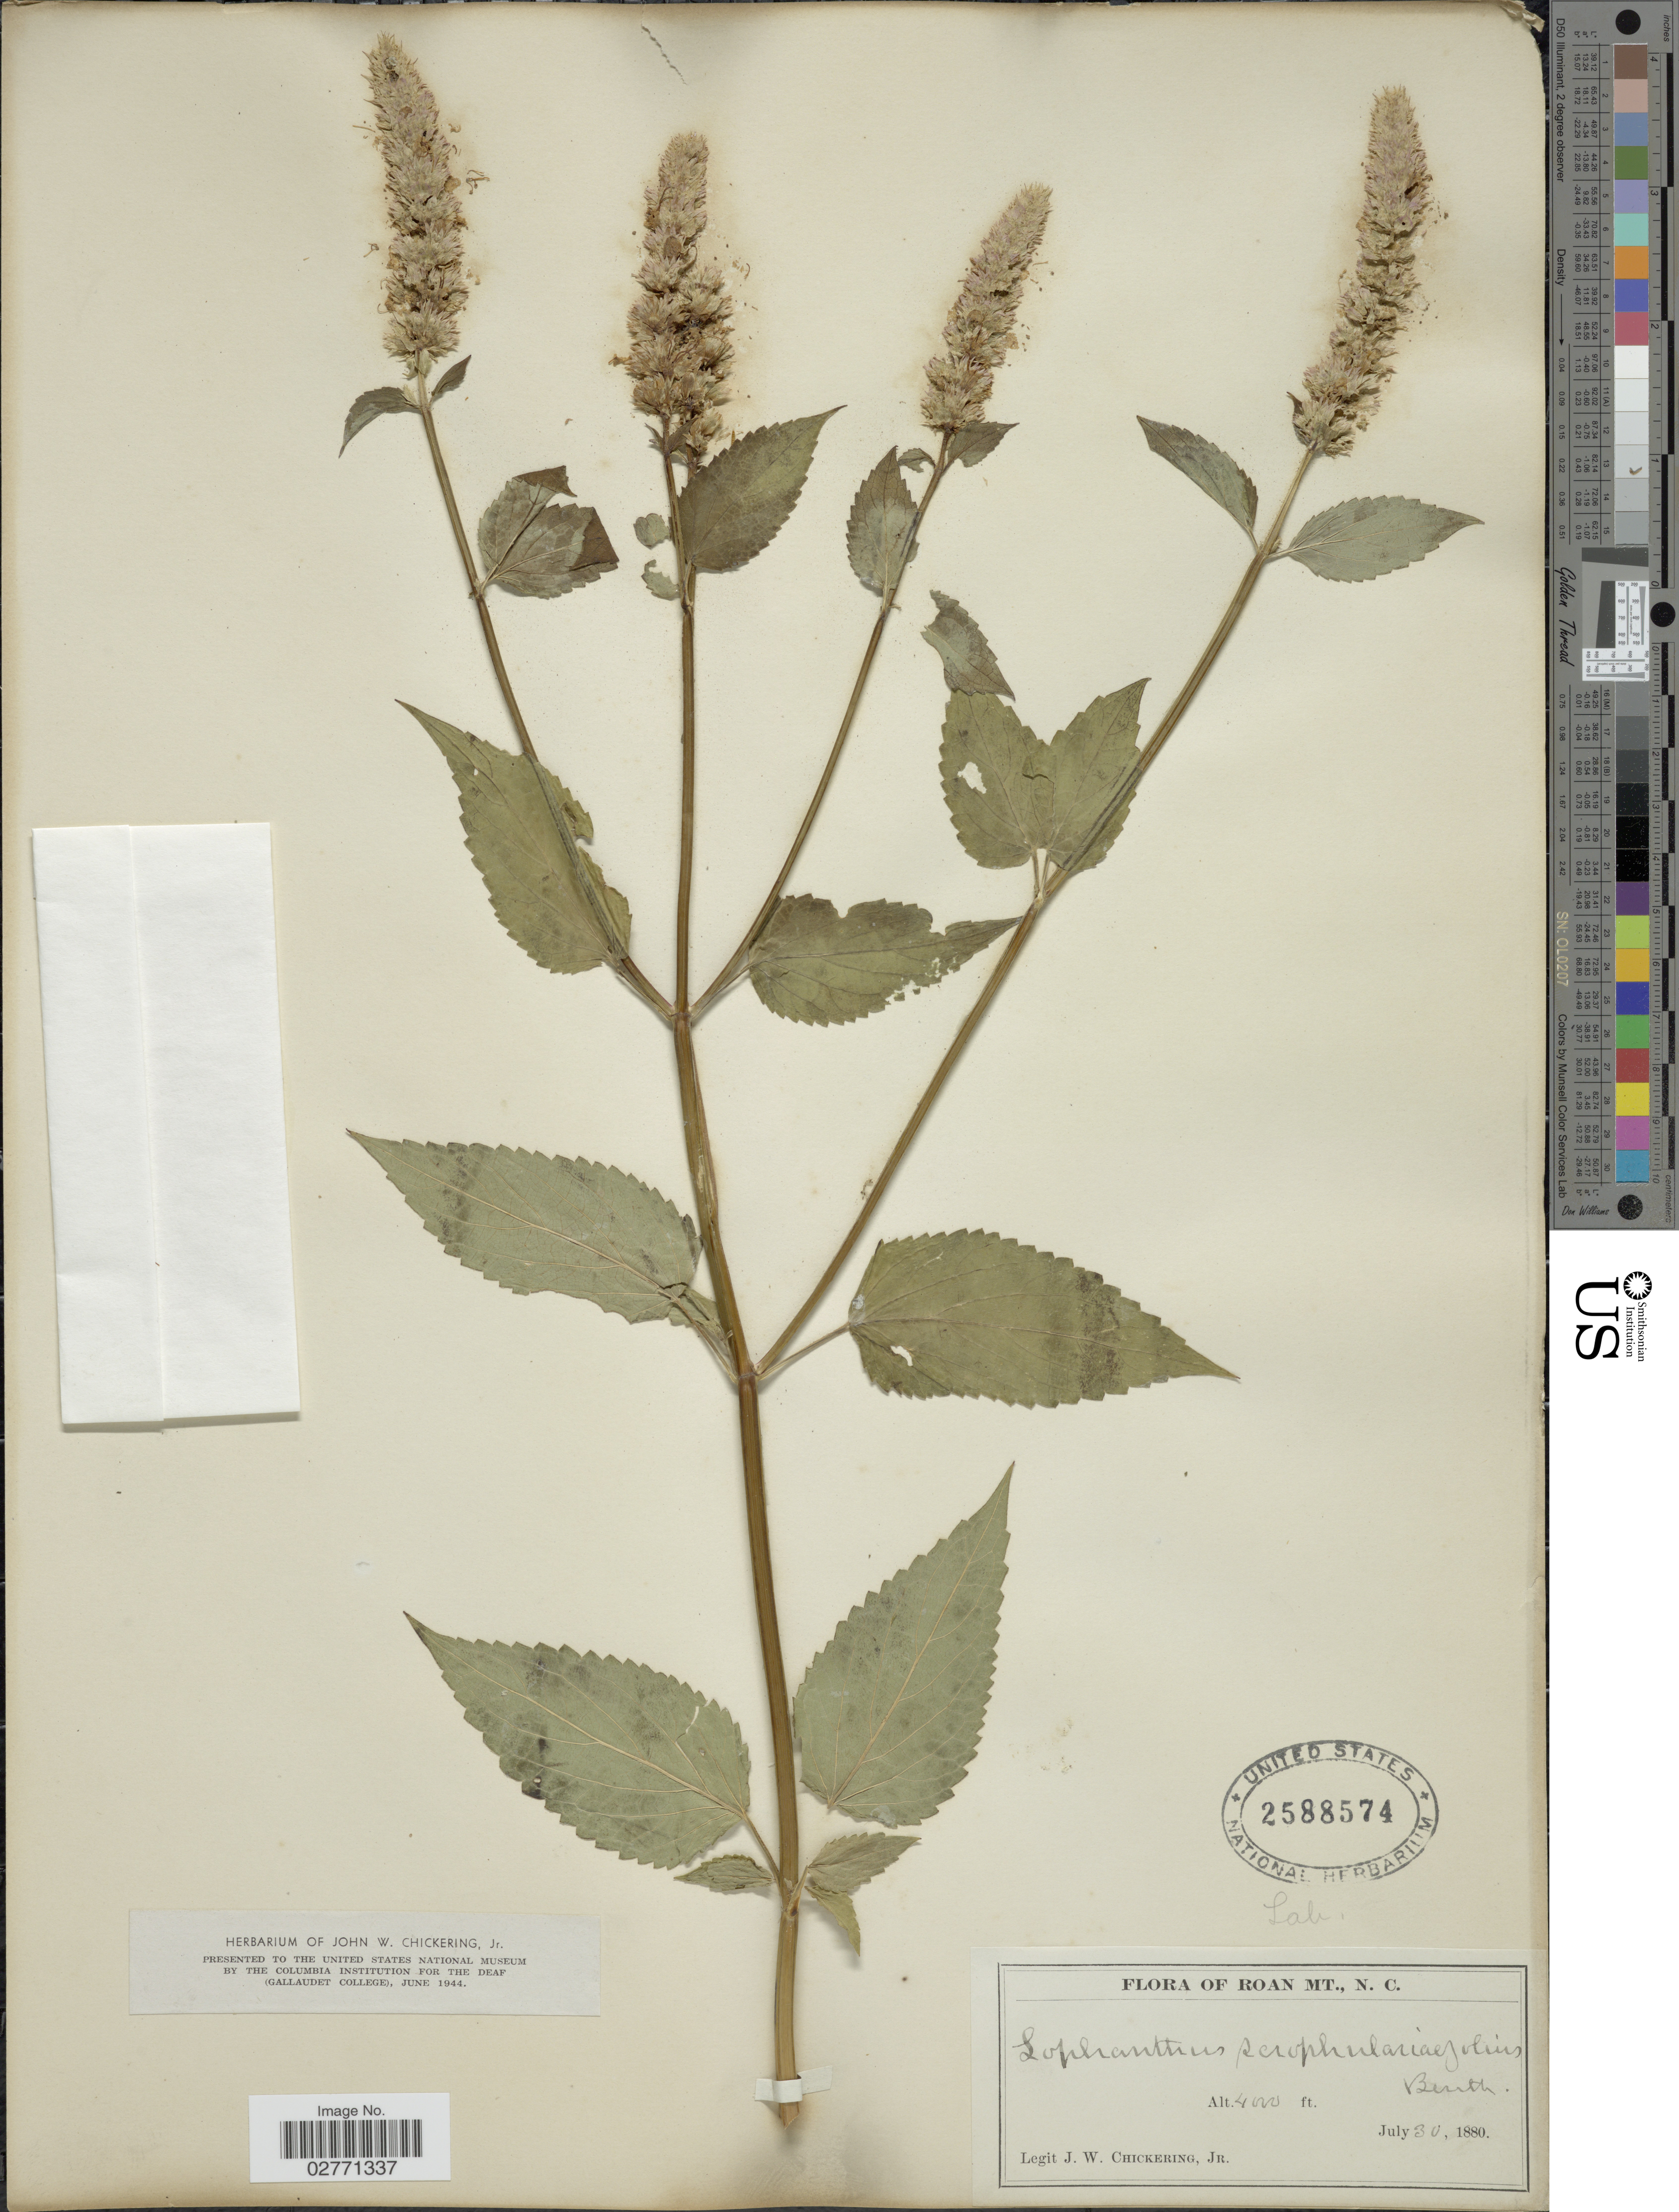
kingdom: Plantae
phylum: Tracheophyta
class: Magnoliopsida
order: Lamiales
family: Lamiaceae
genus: Agastache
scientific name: Agastache scrophulariifolia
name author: (Willd.) Kuntze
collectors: J. W. Chickering Jr.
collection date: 1880-07-30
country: United States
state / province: North Carolina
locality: Roan Mt.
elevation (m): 1219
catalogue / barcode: US 2588574